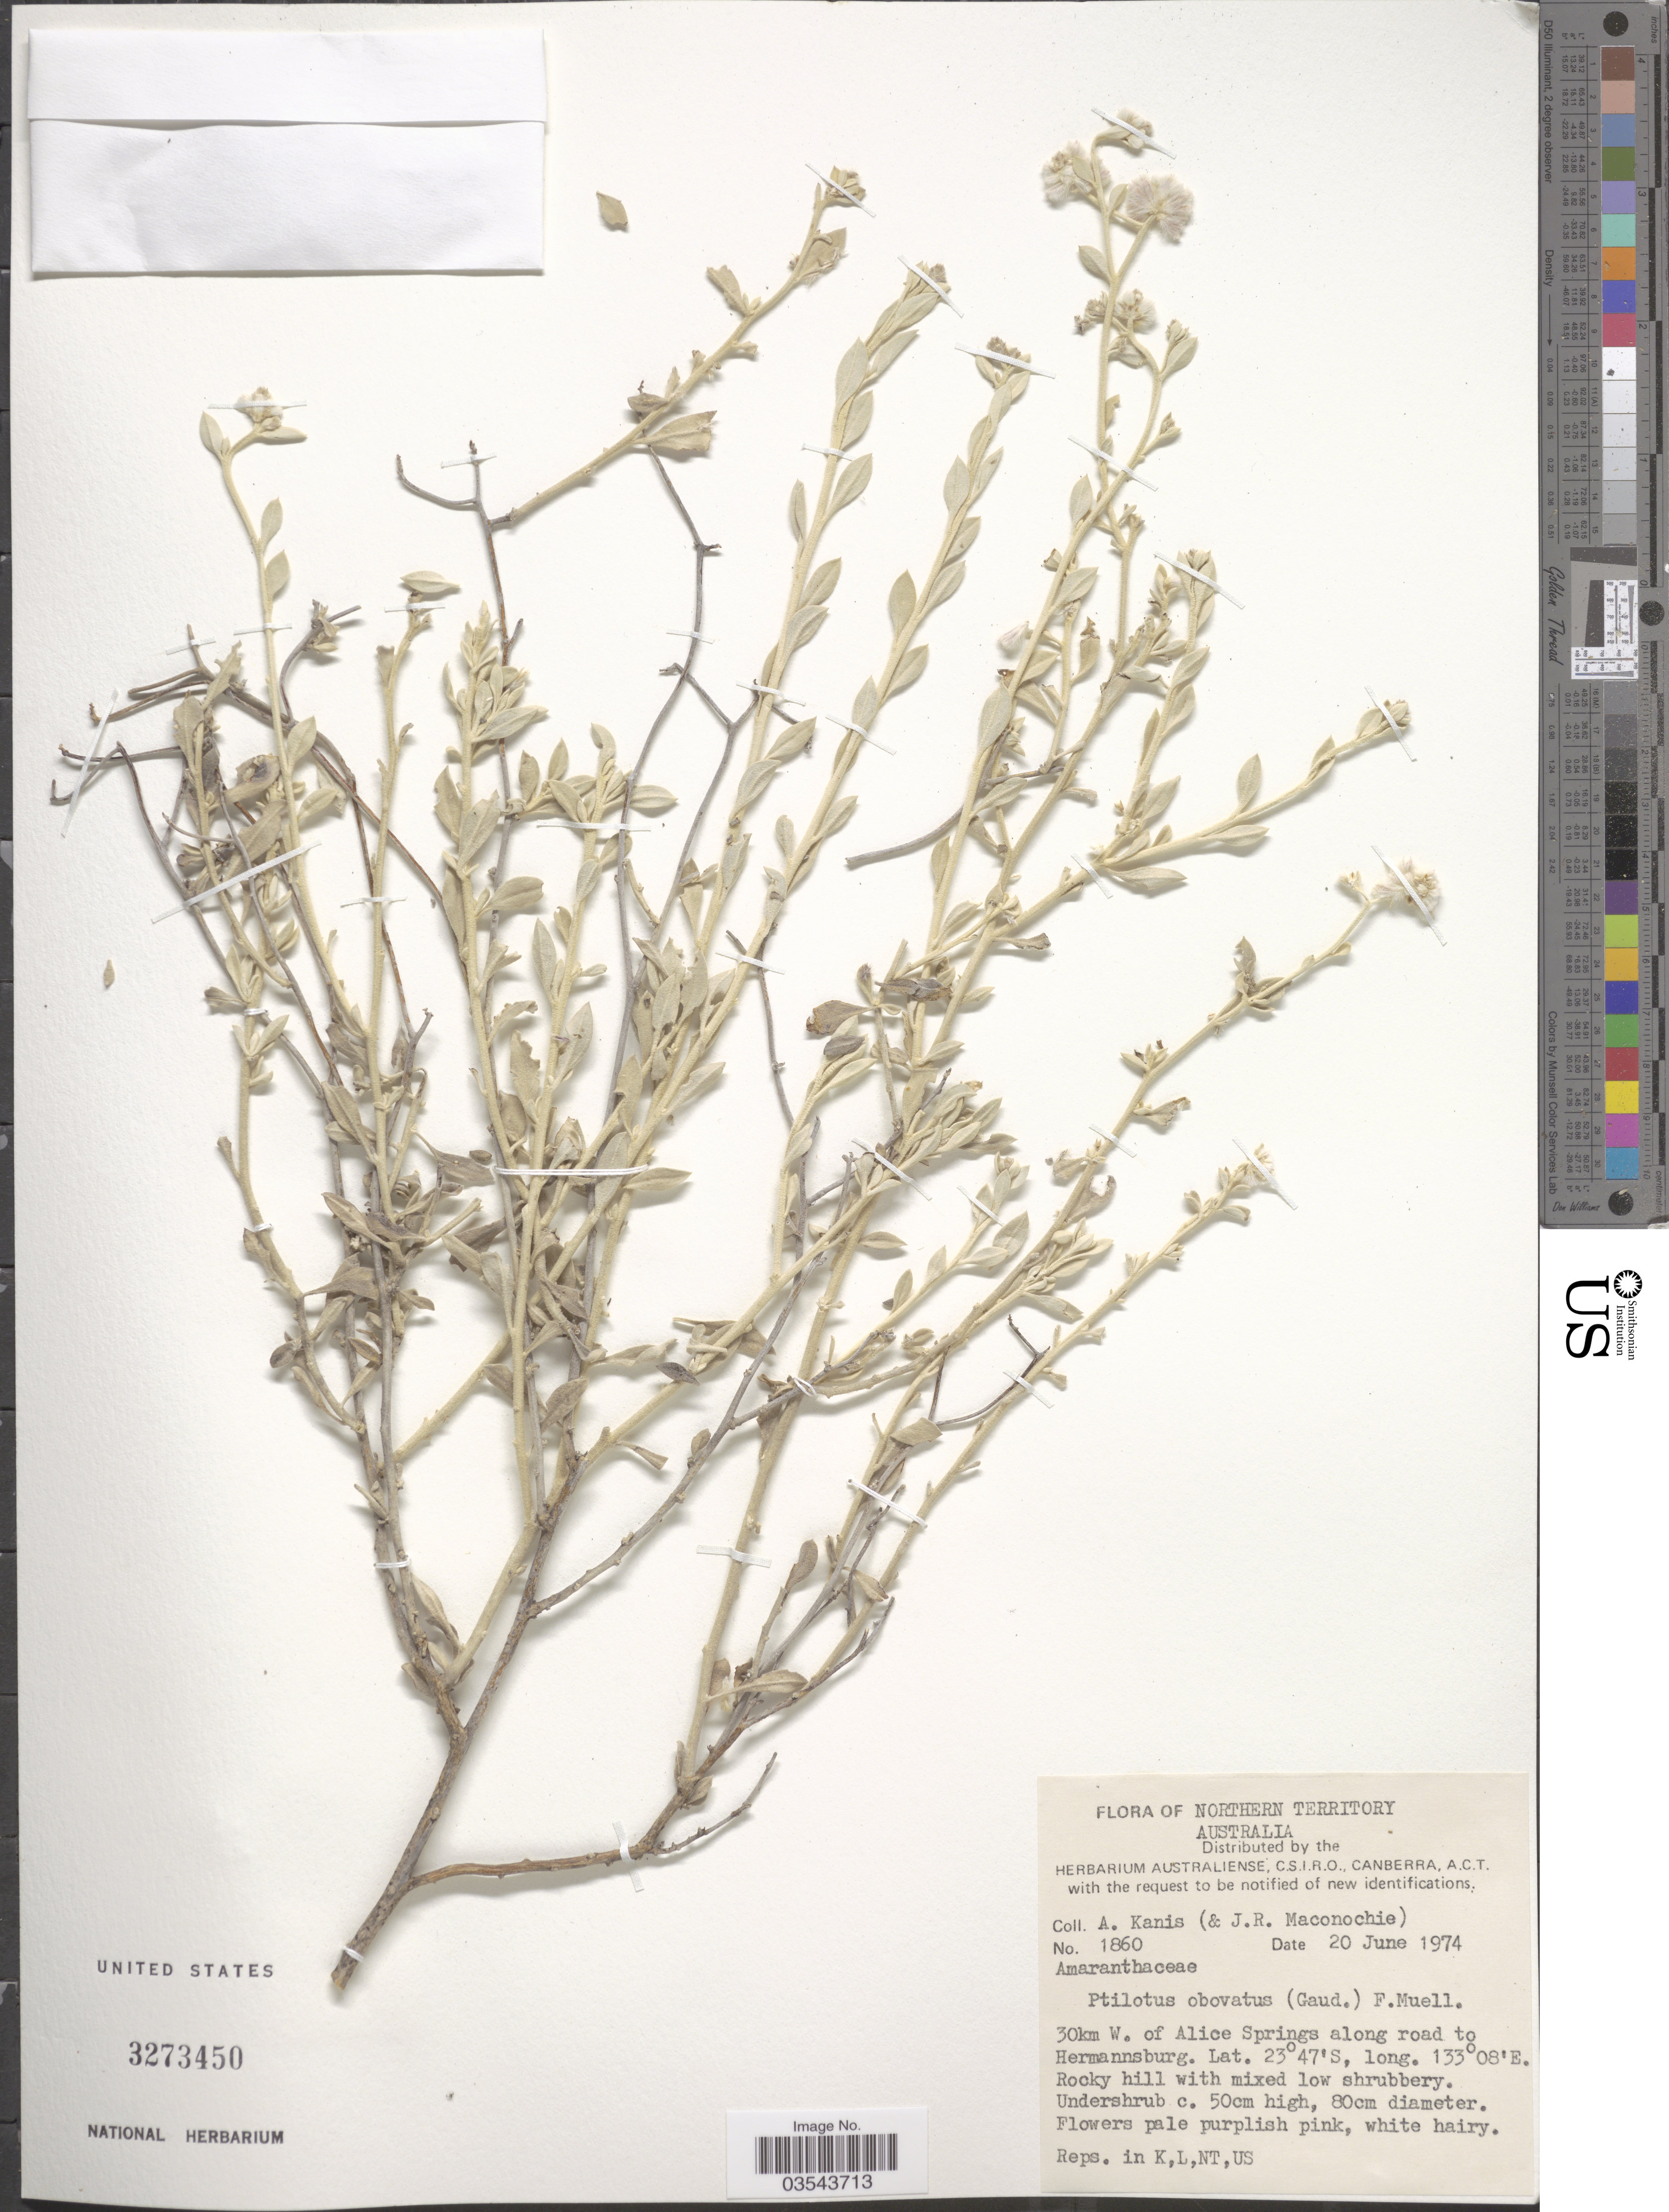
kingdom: Plantae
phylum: Tracheophyta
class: Magnoliopsida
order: Caryophyllales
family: Amaranthaceae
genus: Ptilotus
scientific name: Ptilotus obovatus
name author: (Gaudich.) F. Muell.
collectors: A. Kanis & J. Maconochie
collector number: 1860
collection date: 1974-06-20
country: Australia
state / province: Northern Territory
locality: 30km W. of Alice Springs along road to Hermannsburg.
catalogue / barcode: US 3273450